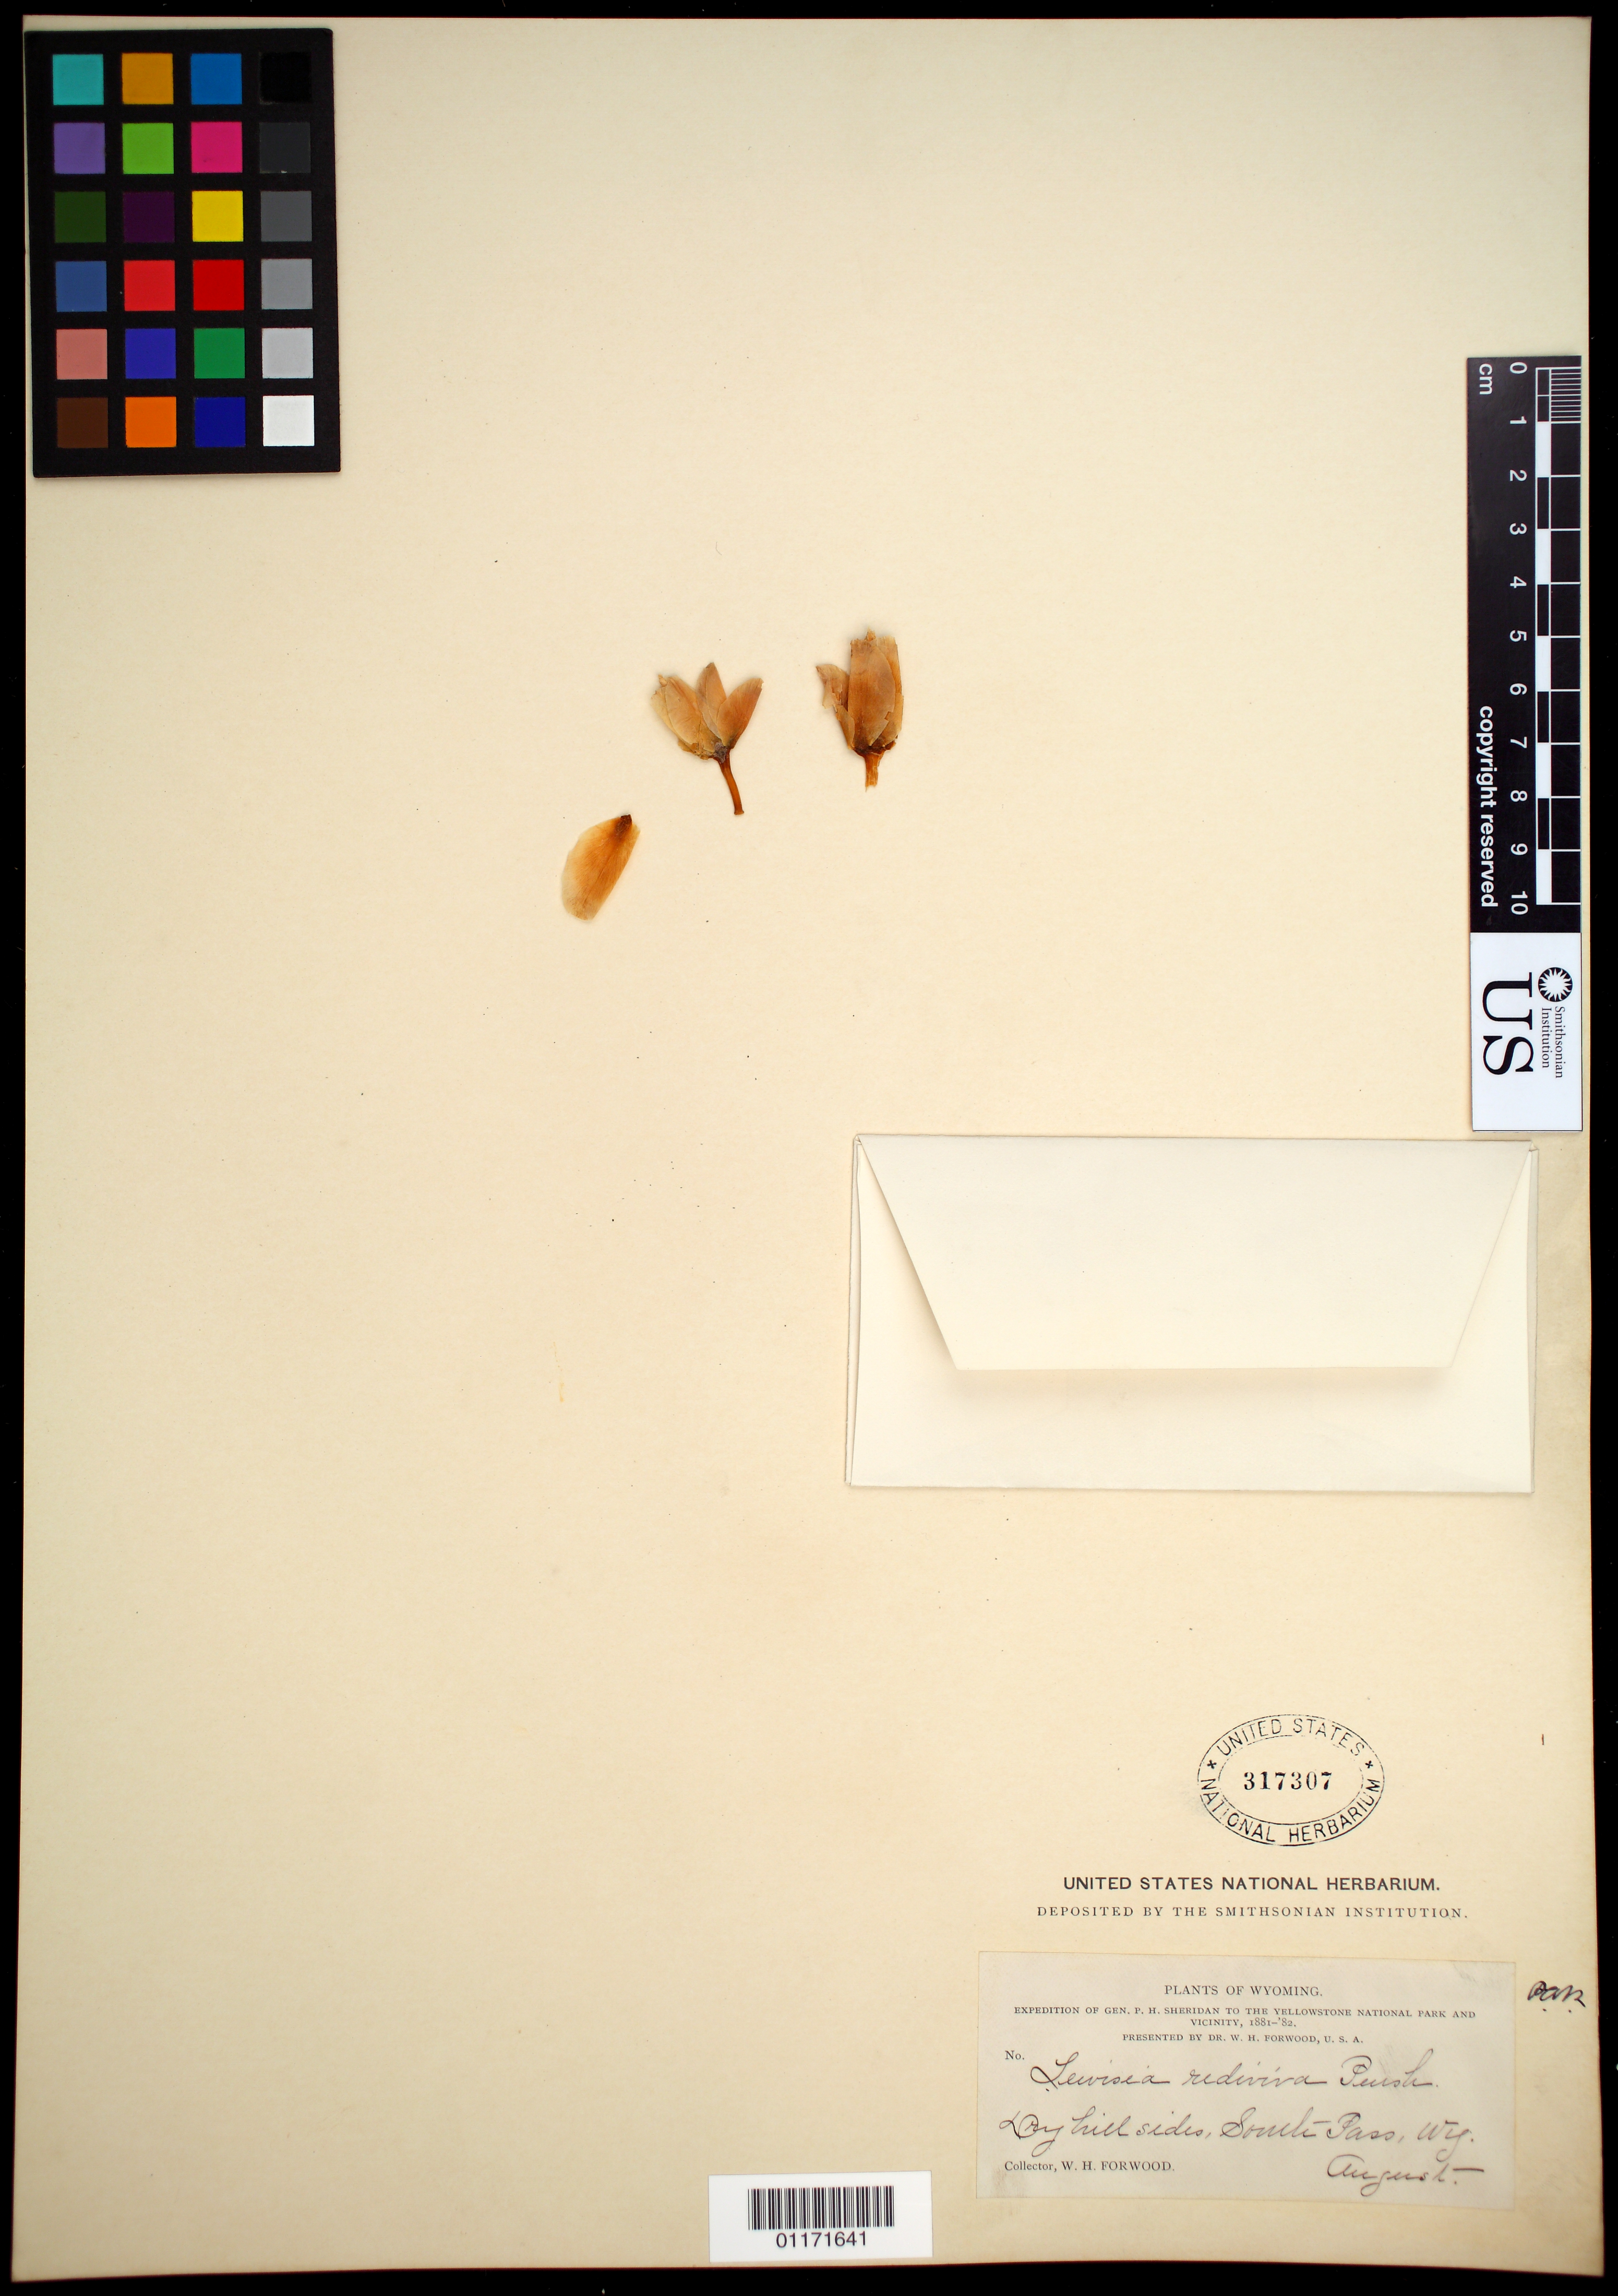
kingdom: Plantae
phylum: Tracheophyta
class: Magnoliopsida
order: Caryophyllales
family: Montiaceae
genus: Lewisia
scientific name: Lewisia rediviva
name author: Pursh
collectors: W. Forwood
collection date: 1881-08 or 1882-08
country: United States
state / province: Wyoming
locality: South Pass.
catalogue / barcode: US 317307